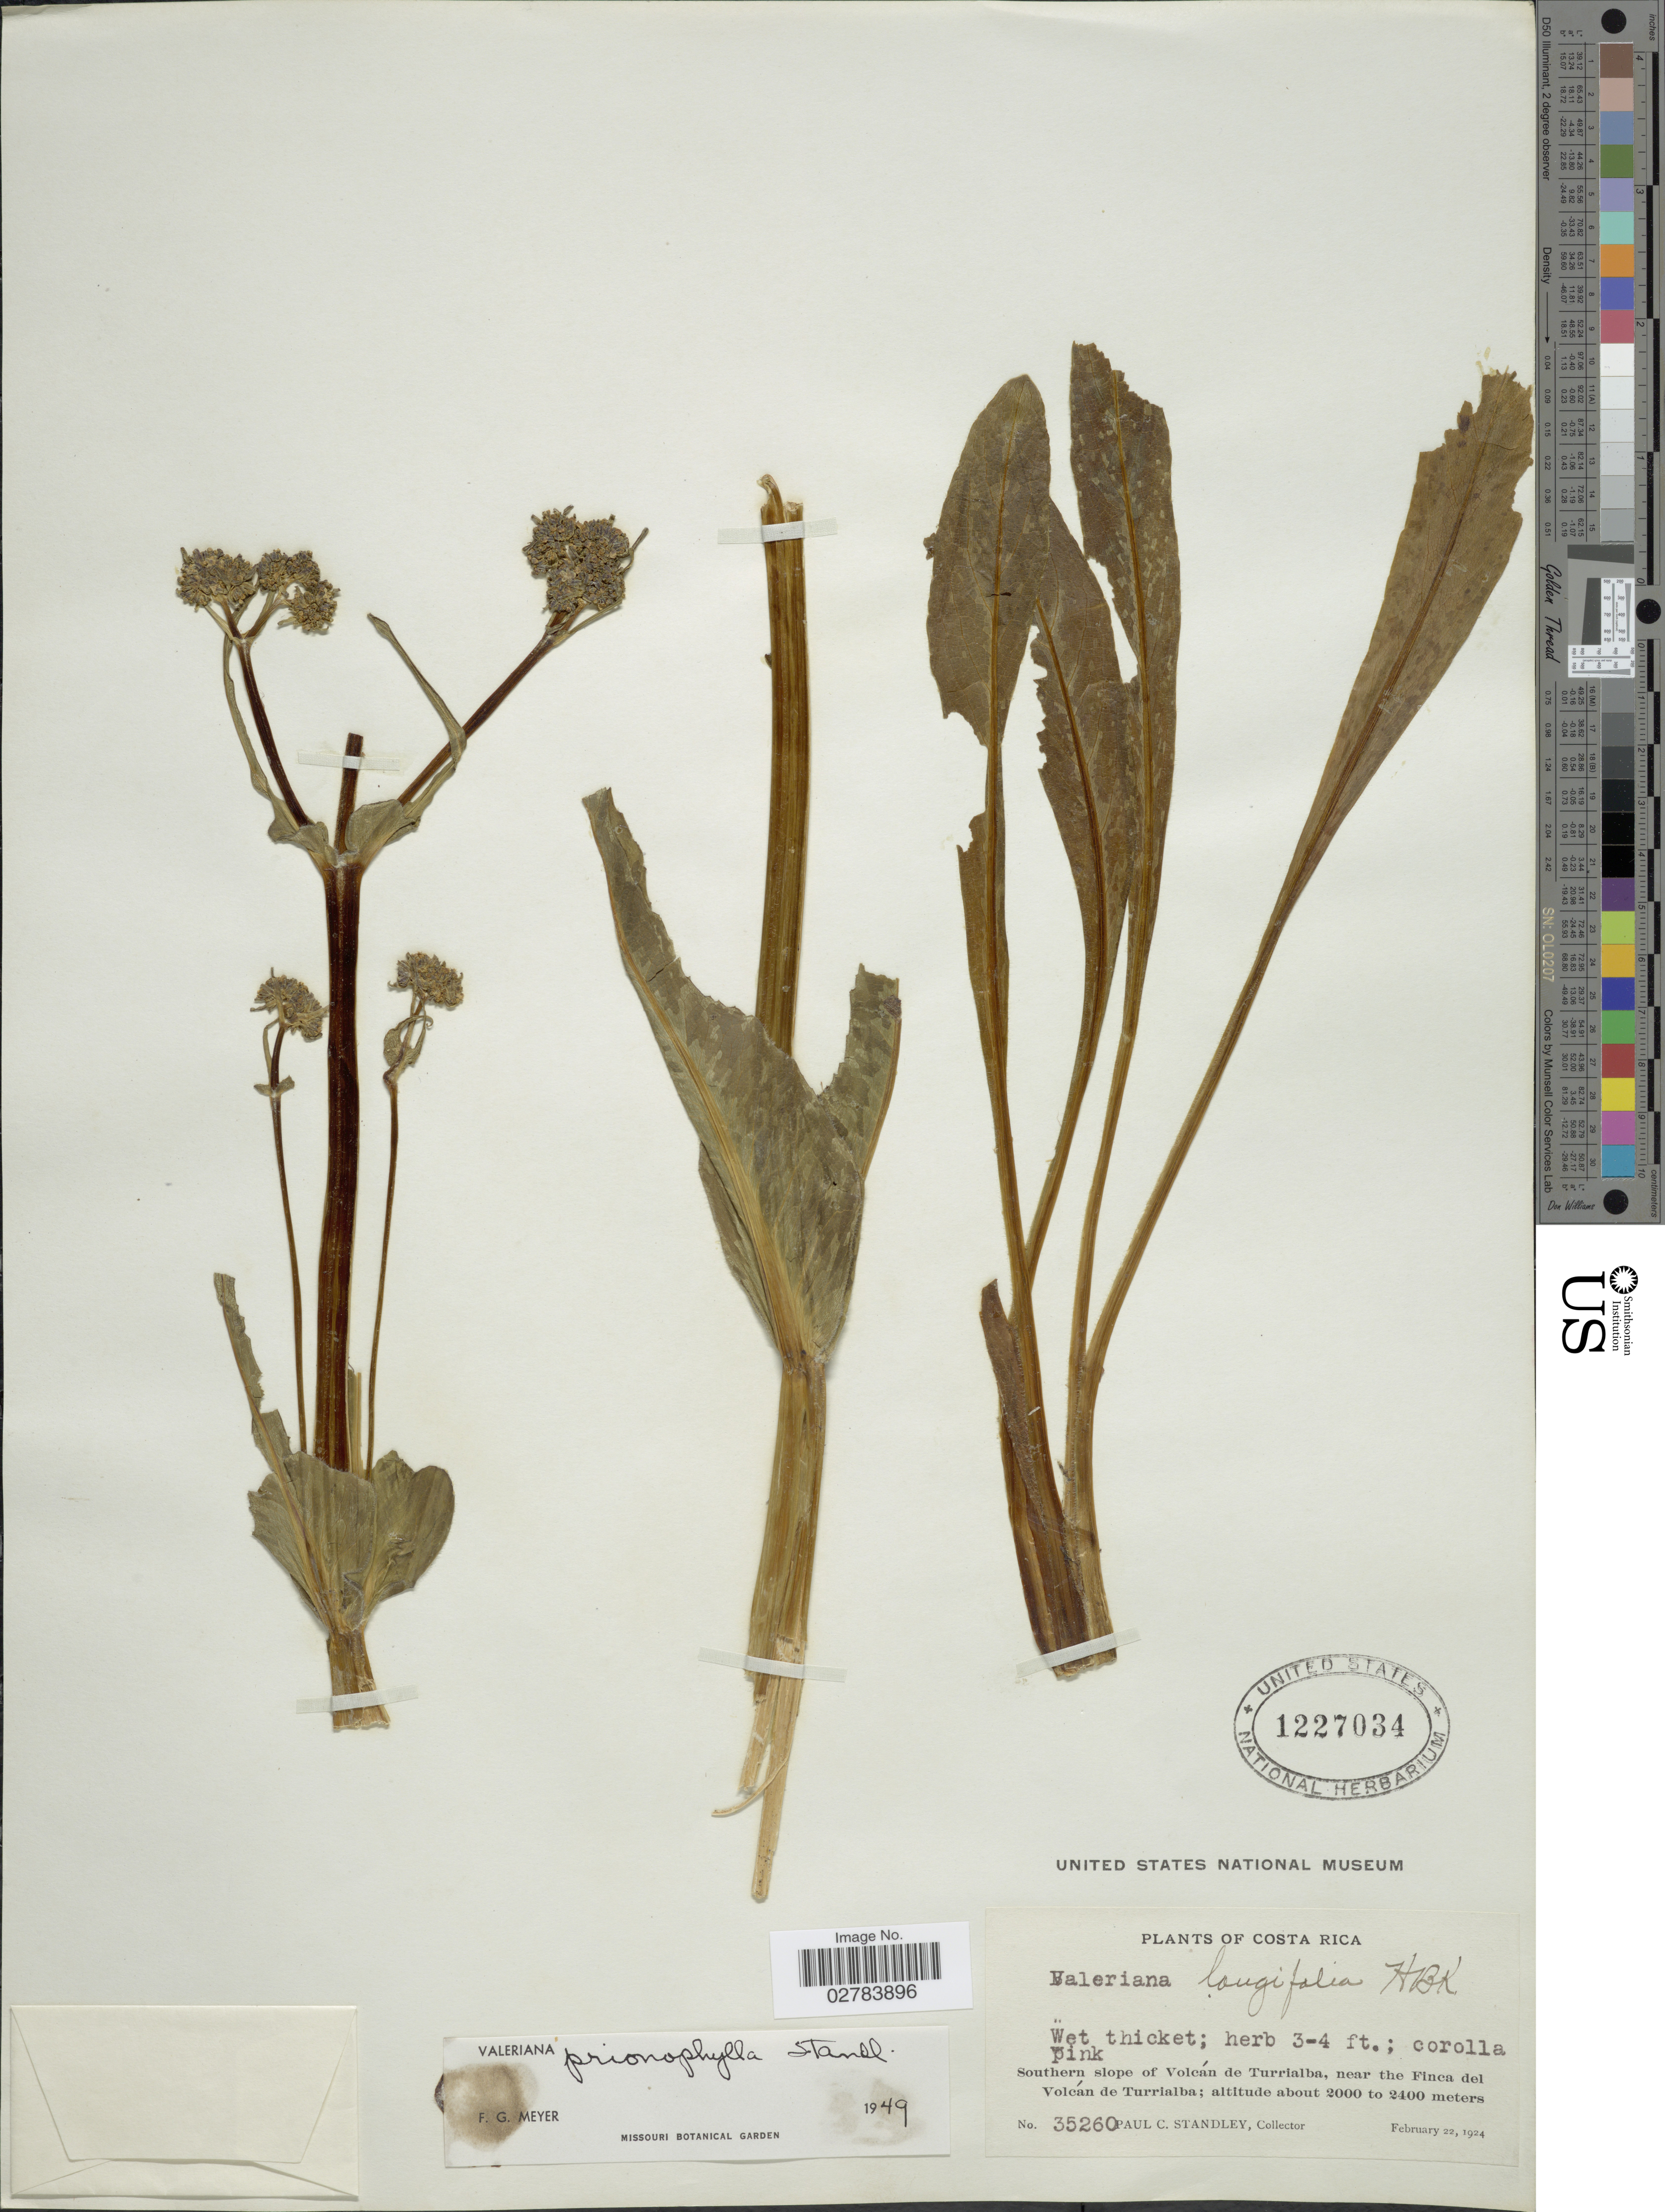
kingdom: Plantae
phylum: Tracheophyta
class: Magnoliopsida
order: Dipsacales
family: Caprifoliaceae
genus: Valeriana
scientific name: Valeriana prionophylla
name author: Standl.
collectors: P. C. Standley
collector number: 35260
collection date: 1924-02-22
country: Costa Rica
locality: Southern slope of Volcan de Turrialba, near the Finca del Volcán de Turrialba.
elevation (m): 2000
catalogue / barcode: US 1227034